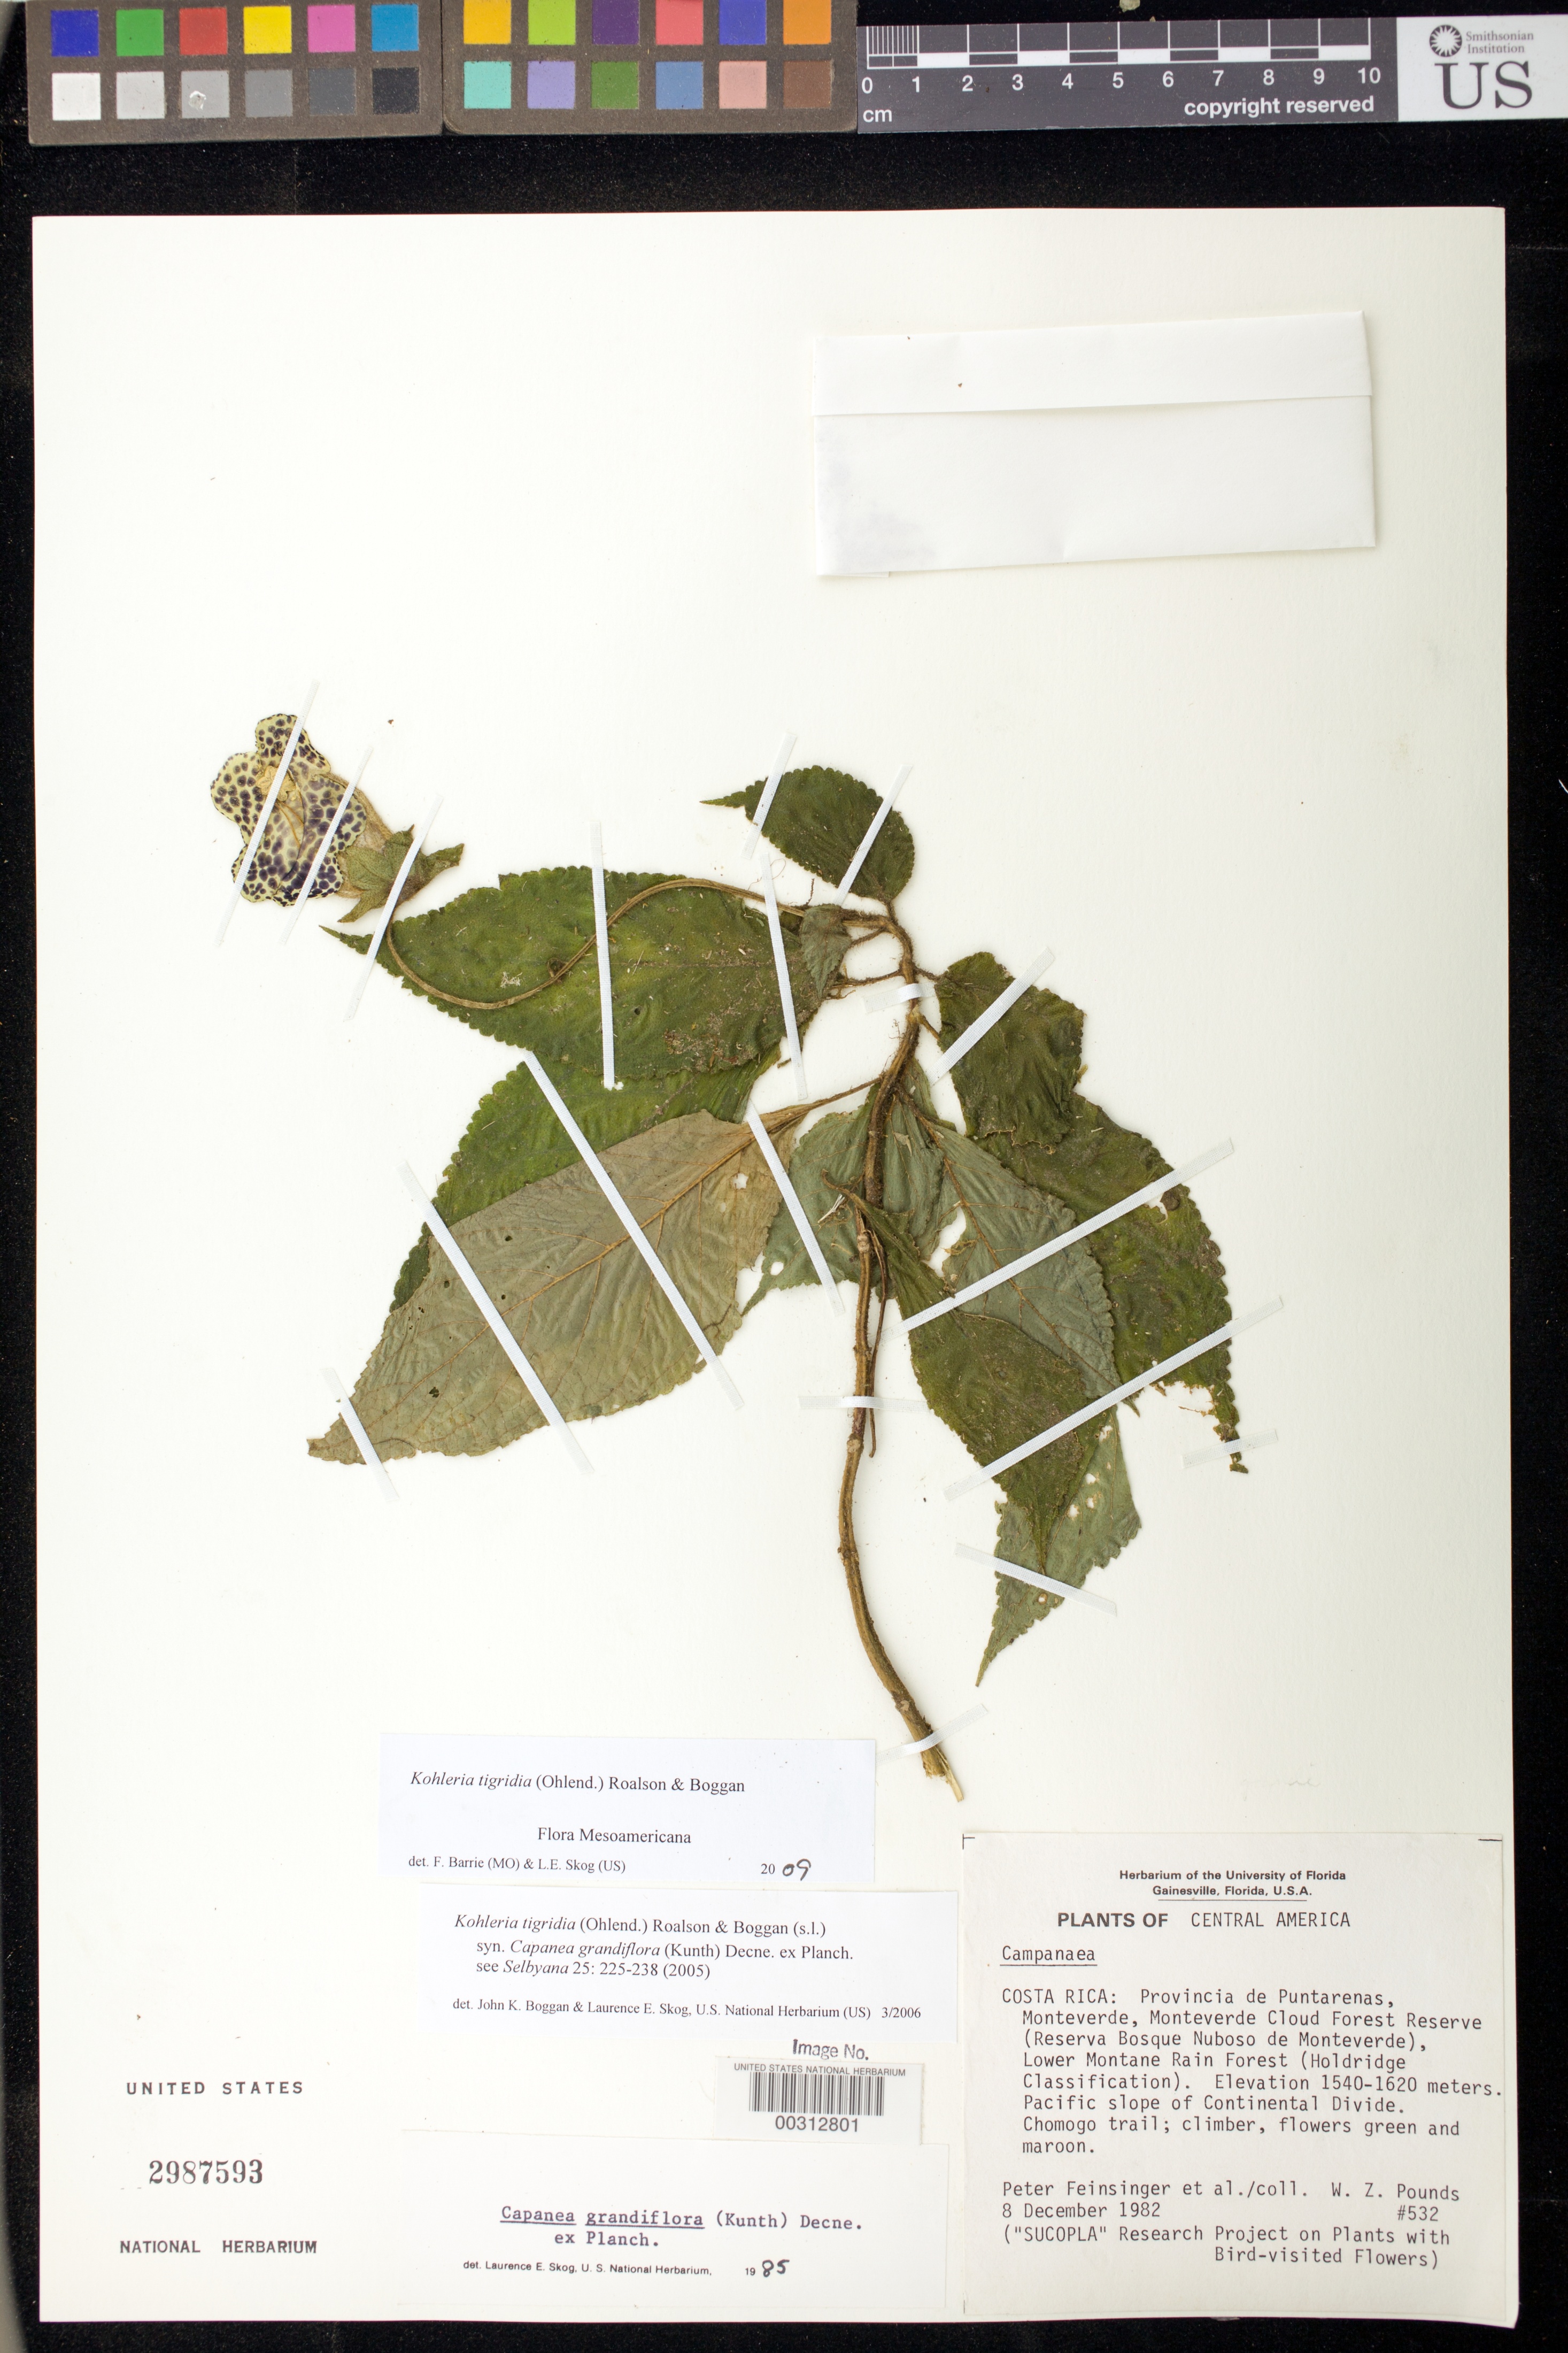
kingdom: Plantae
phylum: Tracheophyta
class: Magnoliopsida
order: Lamiales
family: Gesneriaceae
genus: Kohleria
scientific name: Kohleria tigridia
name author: (Ohlend.) Roalson & Boggan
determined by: Boggan, J. K.; Skog, L. E.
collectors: P. Feinsinger & W. Pounds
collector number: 532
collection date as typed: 08 Dec 1982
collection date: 1982-12-08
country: Costa Rica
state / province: Puntarenas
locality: Monteverde, Reserva Bosque Nuboso de Monteverde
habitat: Lower montane rain forest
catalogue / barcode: US 2987593